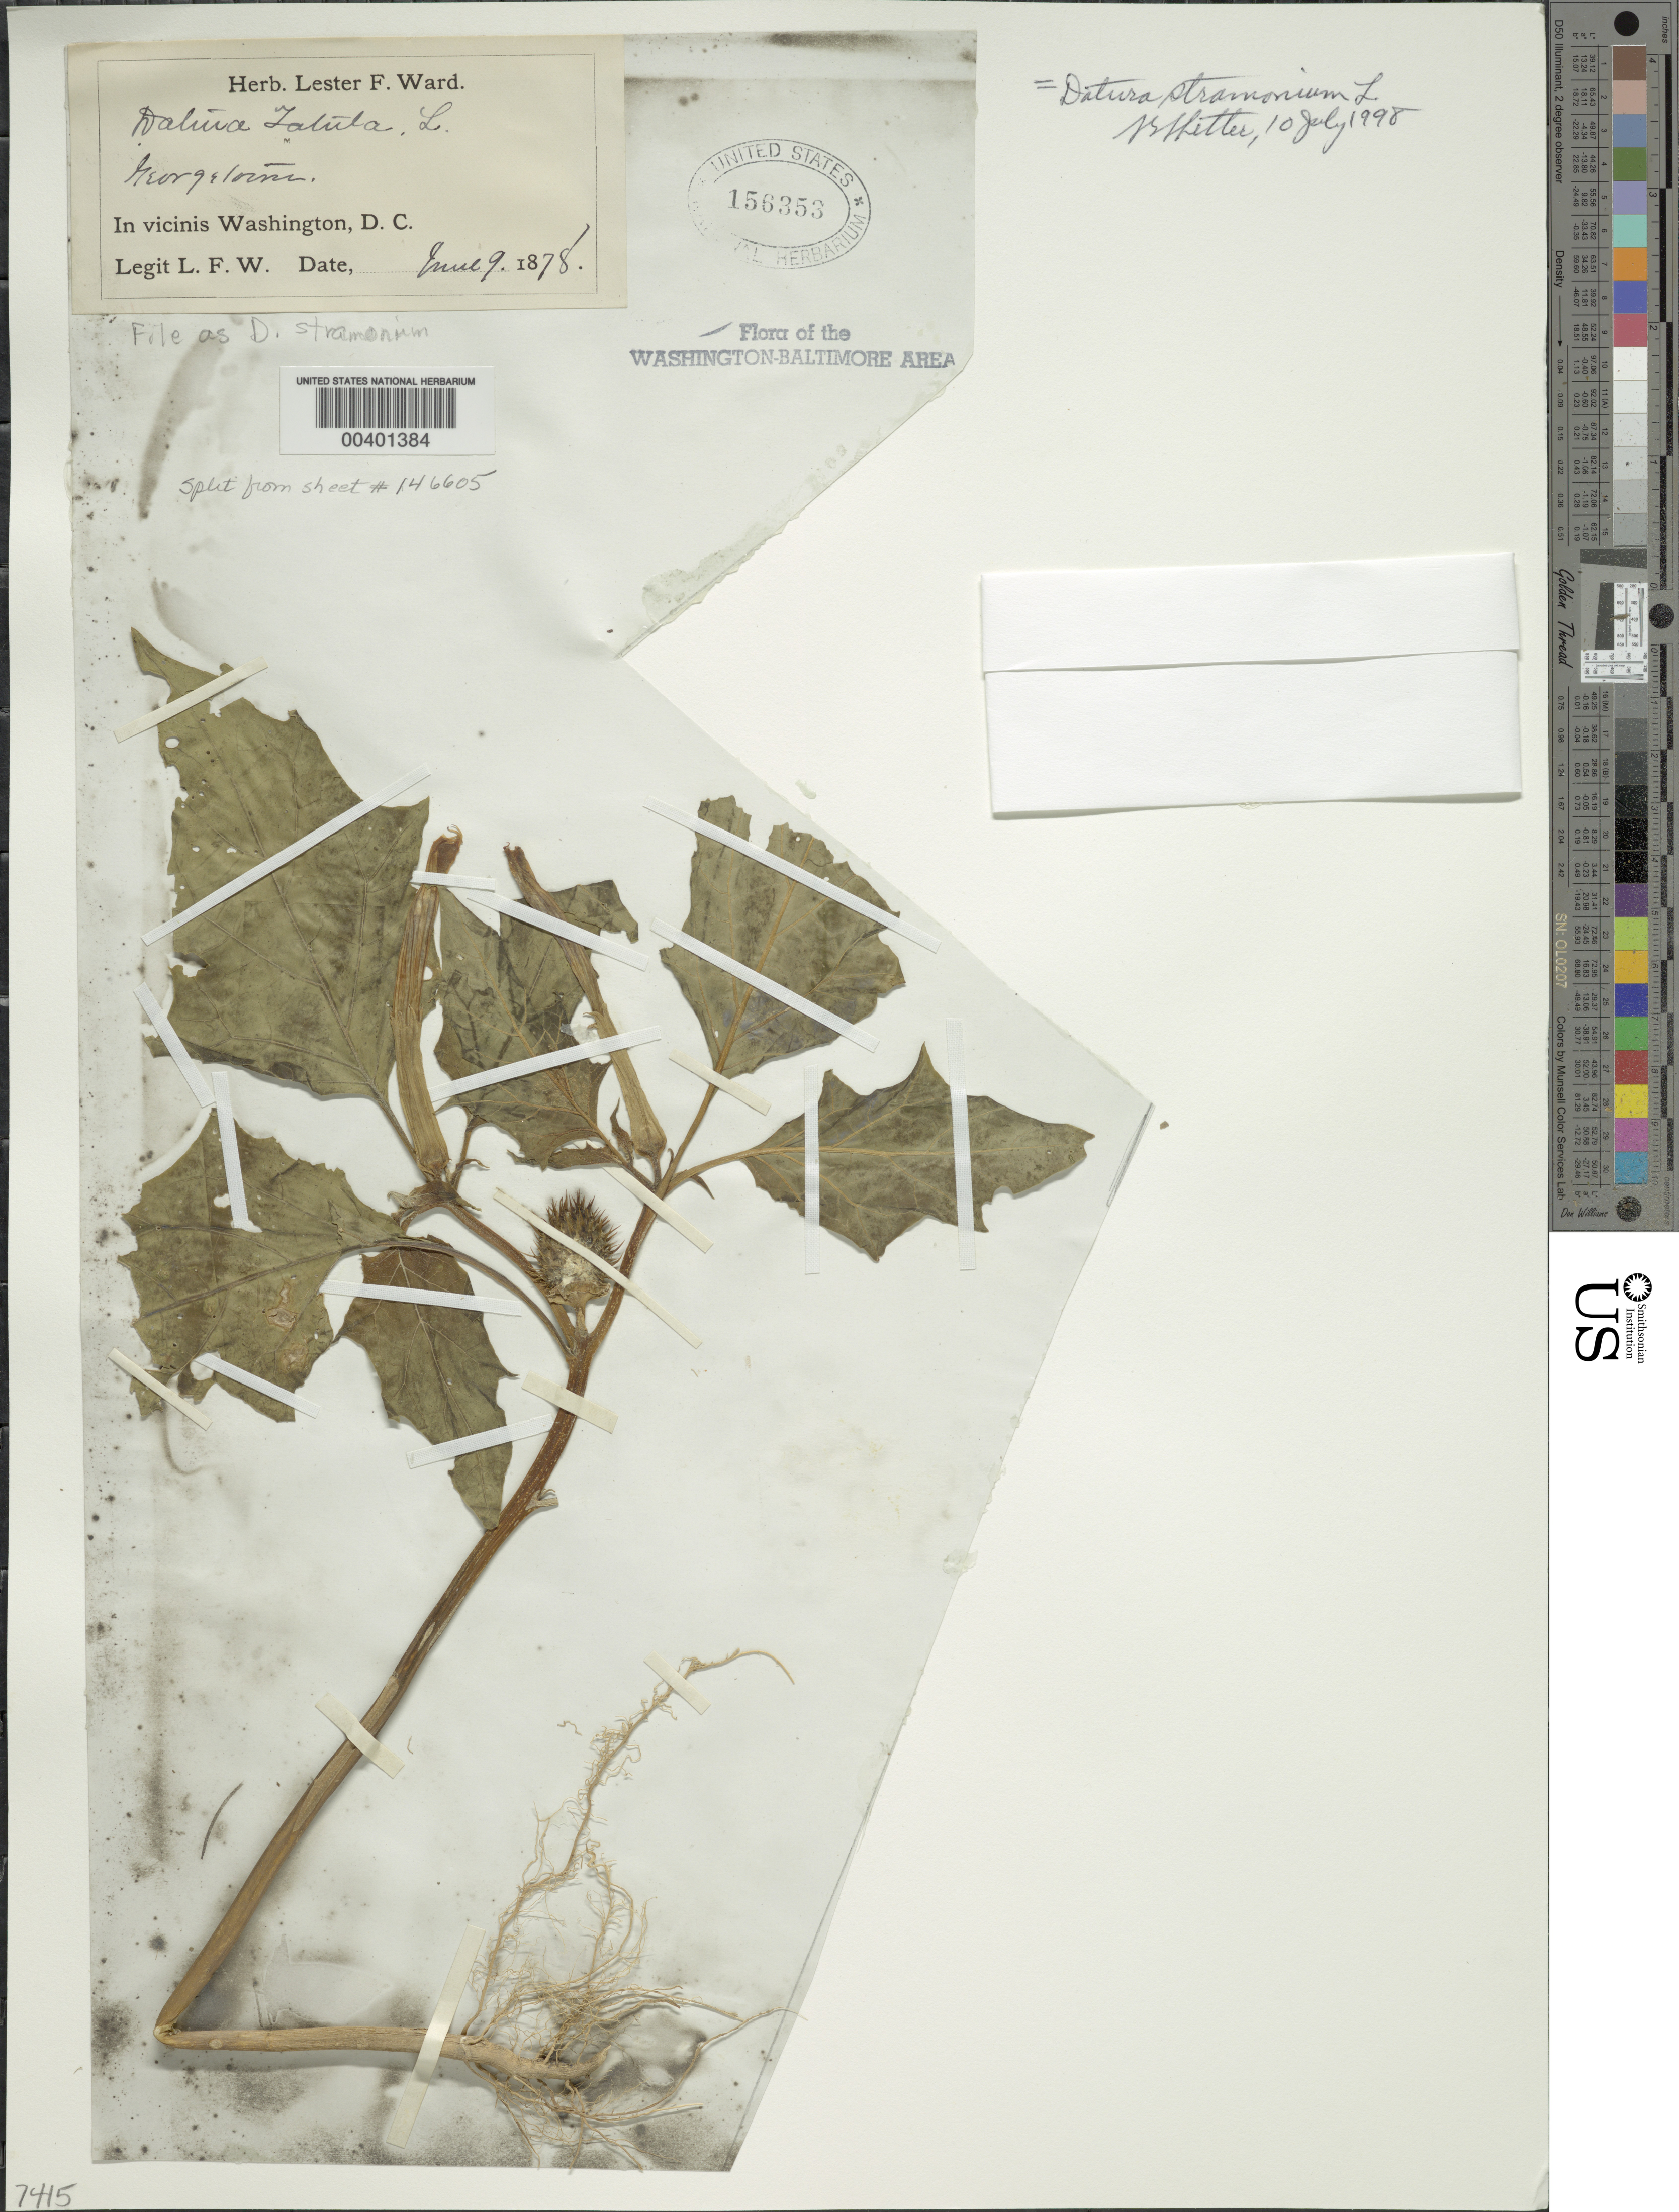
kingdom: Plantae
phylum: Tracheophyta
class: Magnoliopsida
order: Solanales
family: Solanaceae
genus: Datura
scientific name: Datura stramonium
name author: L.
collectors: L. F. Ward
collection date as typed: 09 Jun 1878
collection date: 1878-06-09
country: United States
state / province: District of Columbia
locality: Washington DC area, Georgetown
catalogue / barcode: US 156353